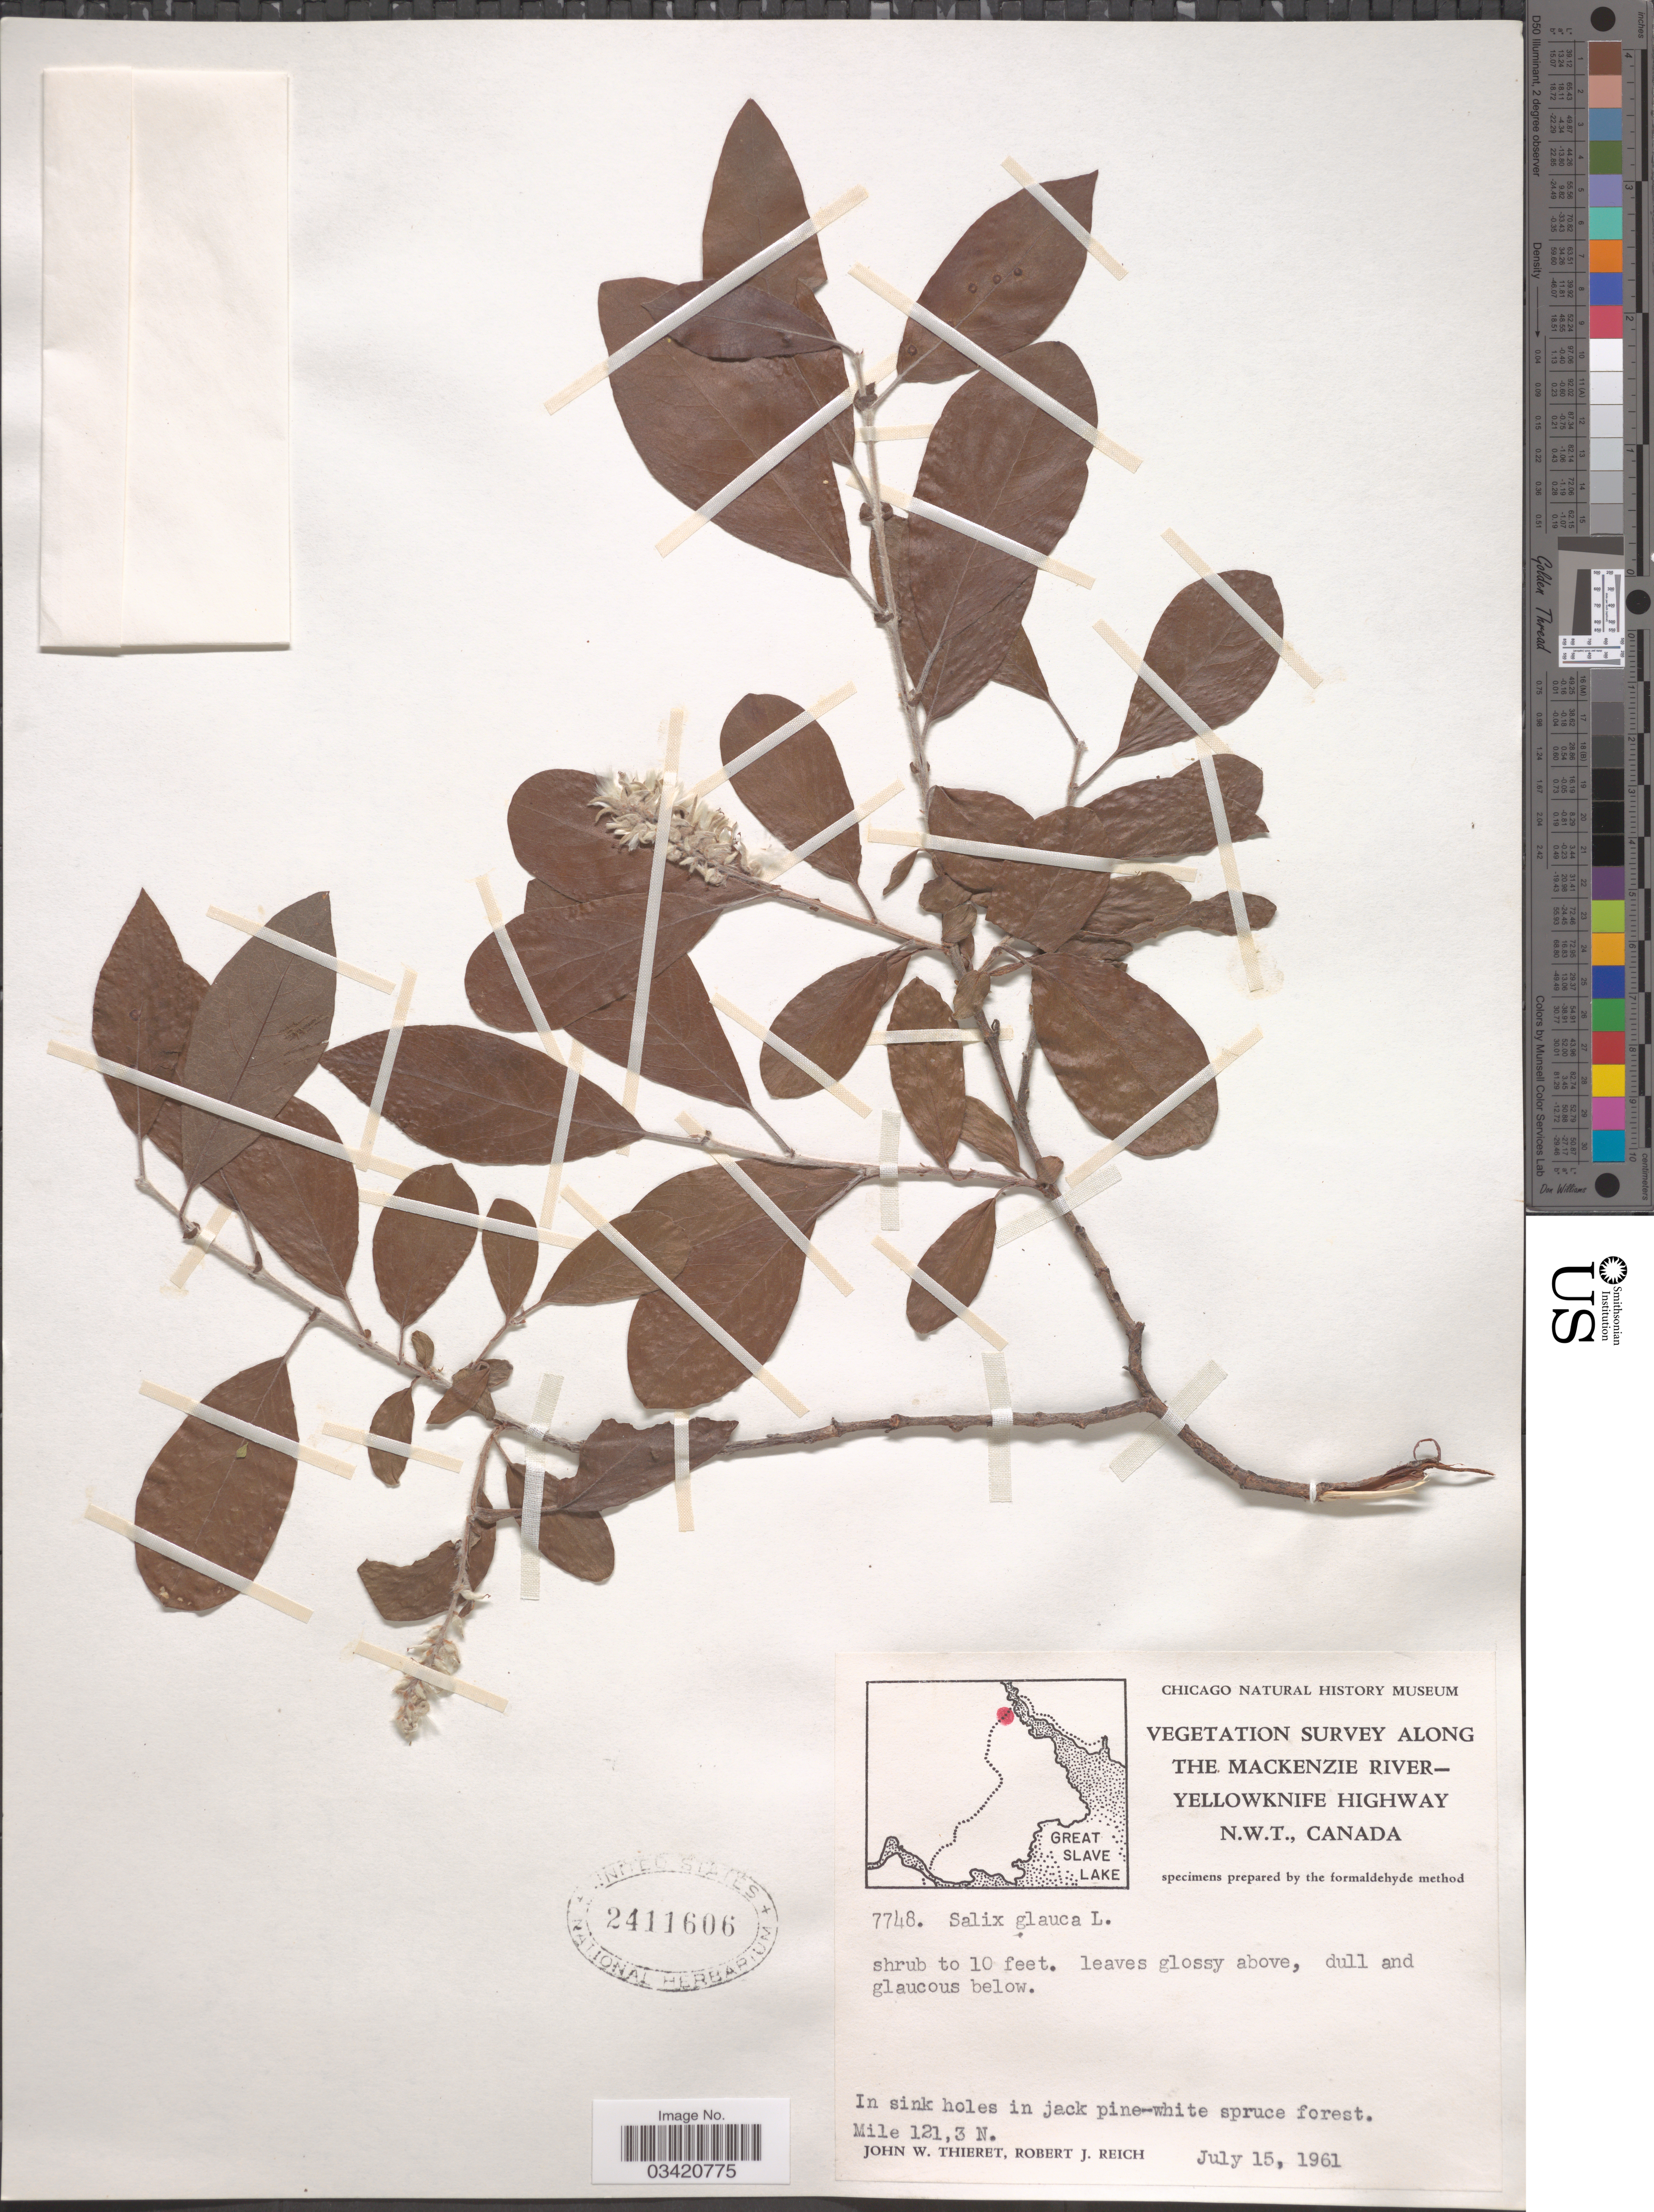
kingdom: Plantae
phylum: Tracheophyta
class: Magnoliopsida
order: Malpighiales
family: Salicaceae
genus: Salix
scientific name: Salix glauca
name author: L.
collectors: J. W. Thieret & R. Reich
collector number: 7748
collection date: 1961-07-15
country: Canada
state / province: Northwest Territories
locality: Along Mackenzie River-Yellowknife Highway. Mile 121,3 N.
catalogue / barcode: US 2411606